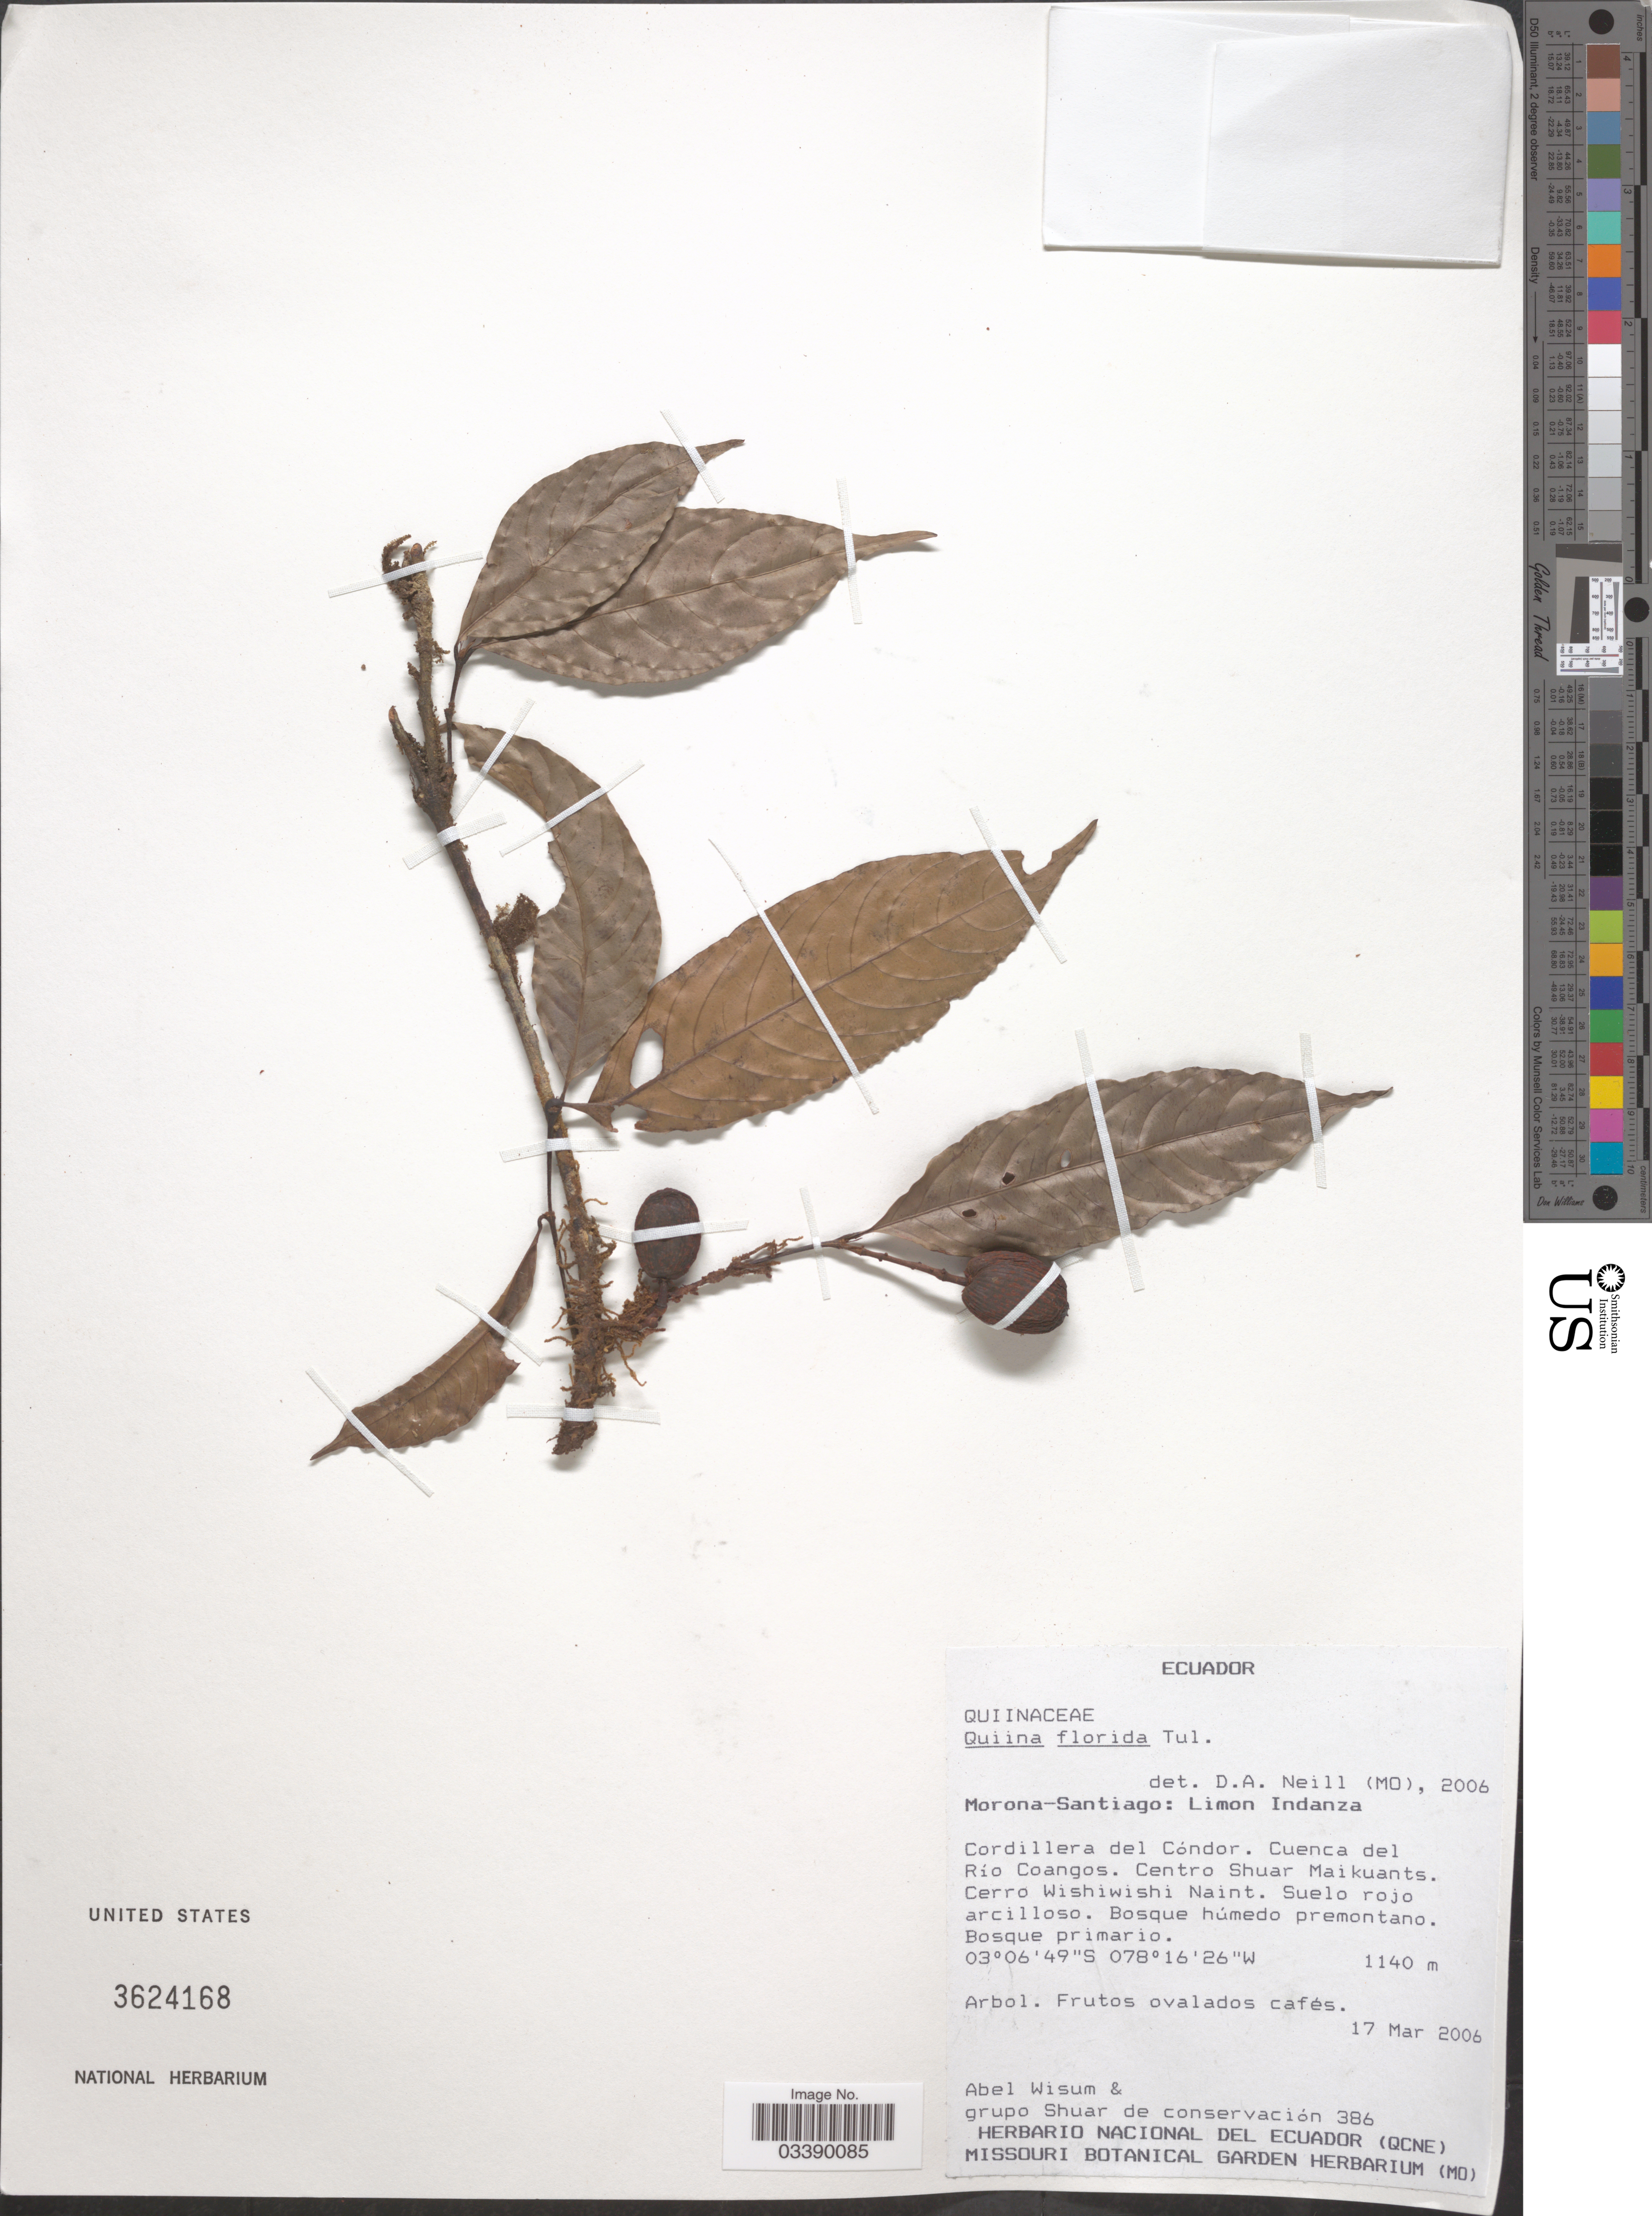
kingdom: Plantae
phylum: Tracheophyta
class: Magnoliopsida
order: Malpighiales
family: Quiinaceae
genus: Quiina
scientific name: Quiina florida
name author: Poepp. ex Tul.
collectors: A. Wisum & Grupo Shuar de conservación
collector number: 386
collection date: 2006-03-17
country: Ecuador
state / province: Morona-Santiago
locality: Limon Indanza. Cordillera del Cóndor. Cuenca del Río Coangos. Centro huar Maikuants. Cerro Wishiwishi Naint.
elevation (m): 1140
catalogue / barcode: US 3624168